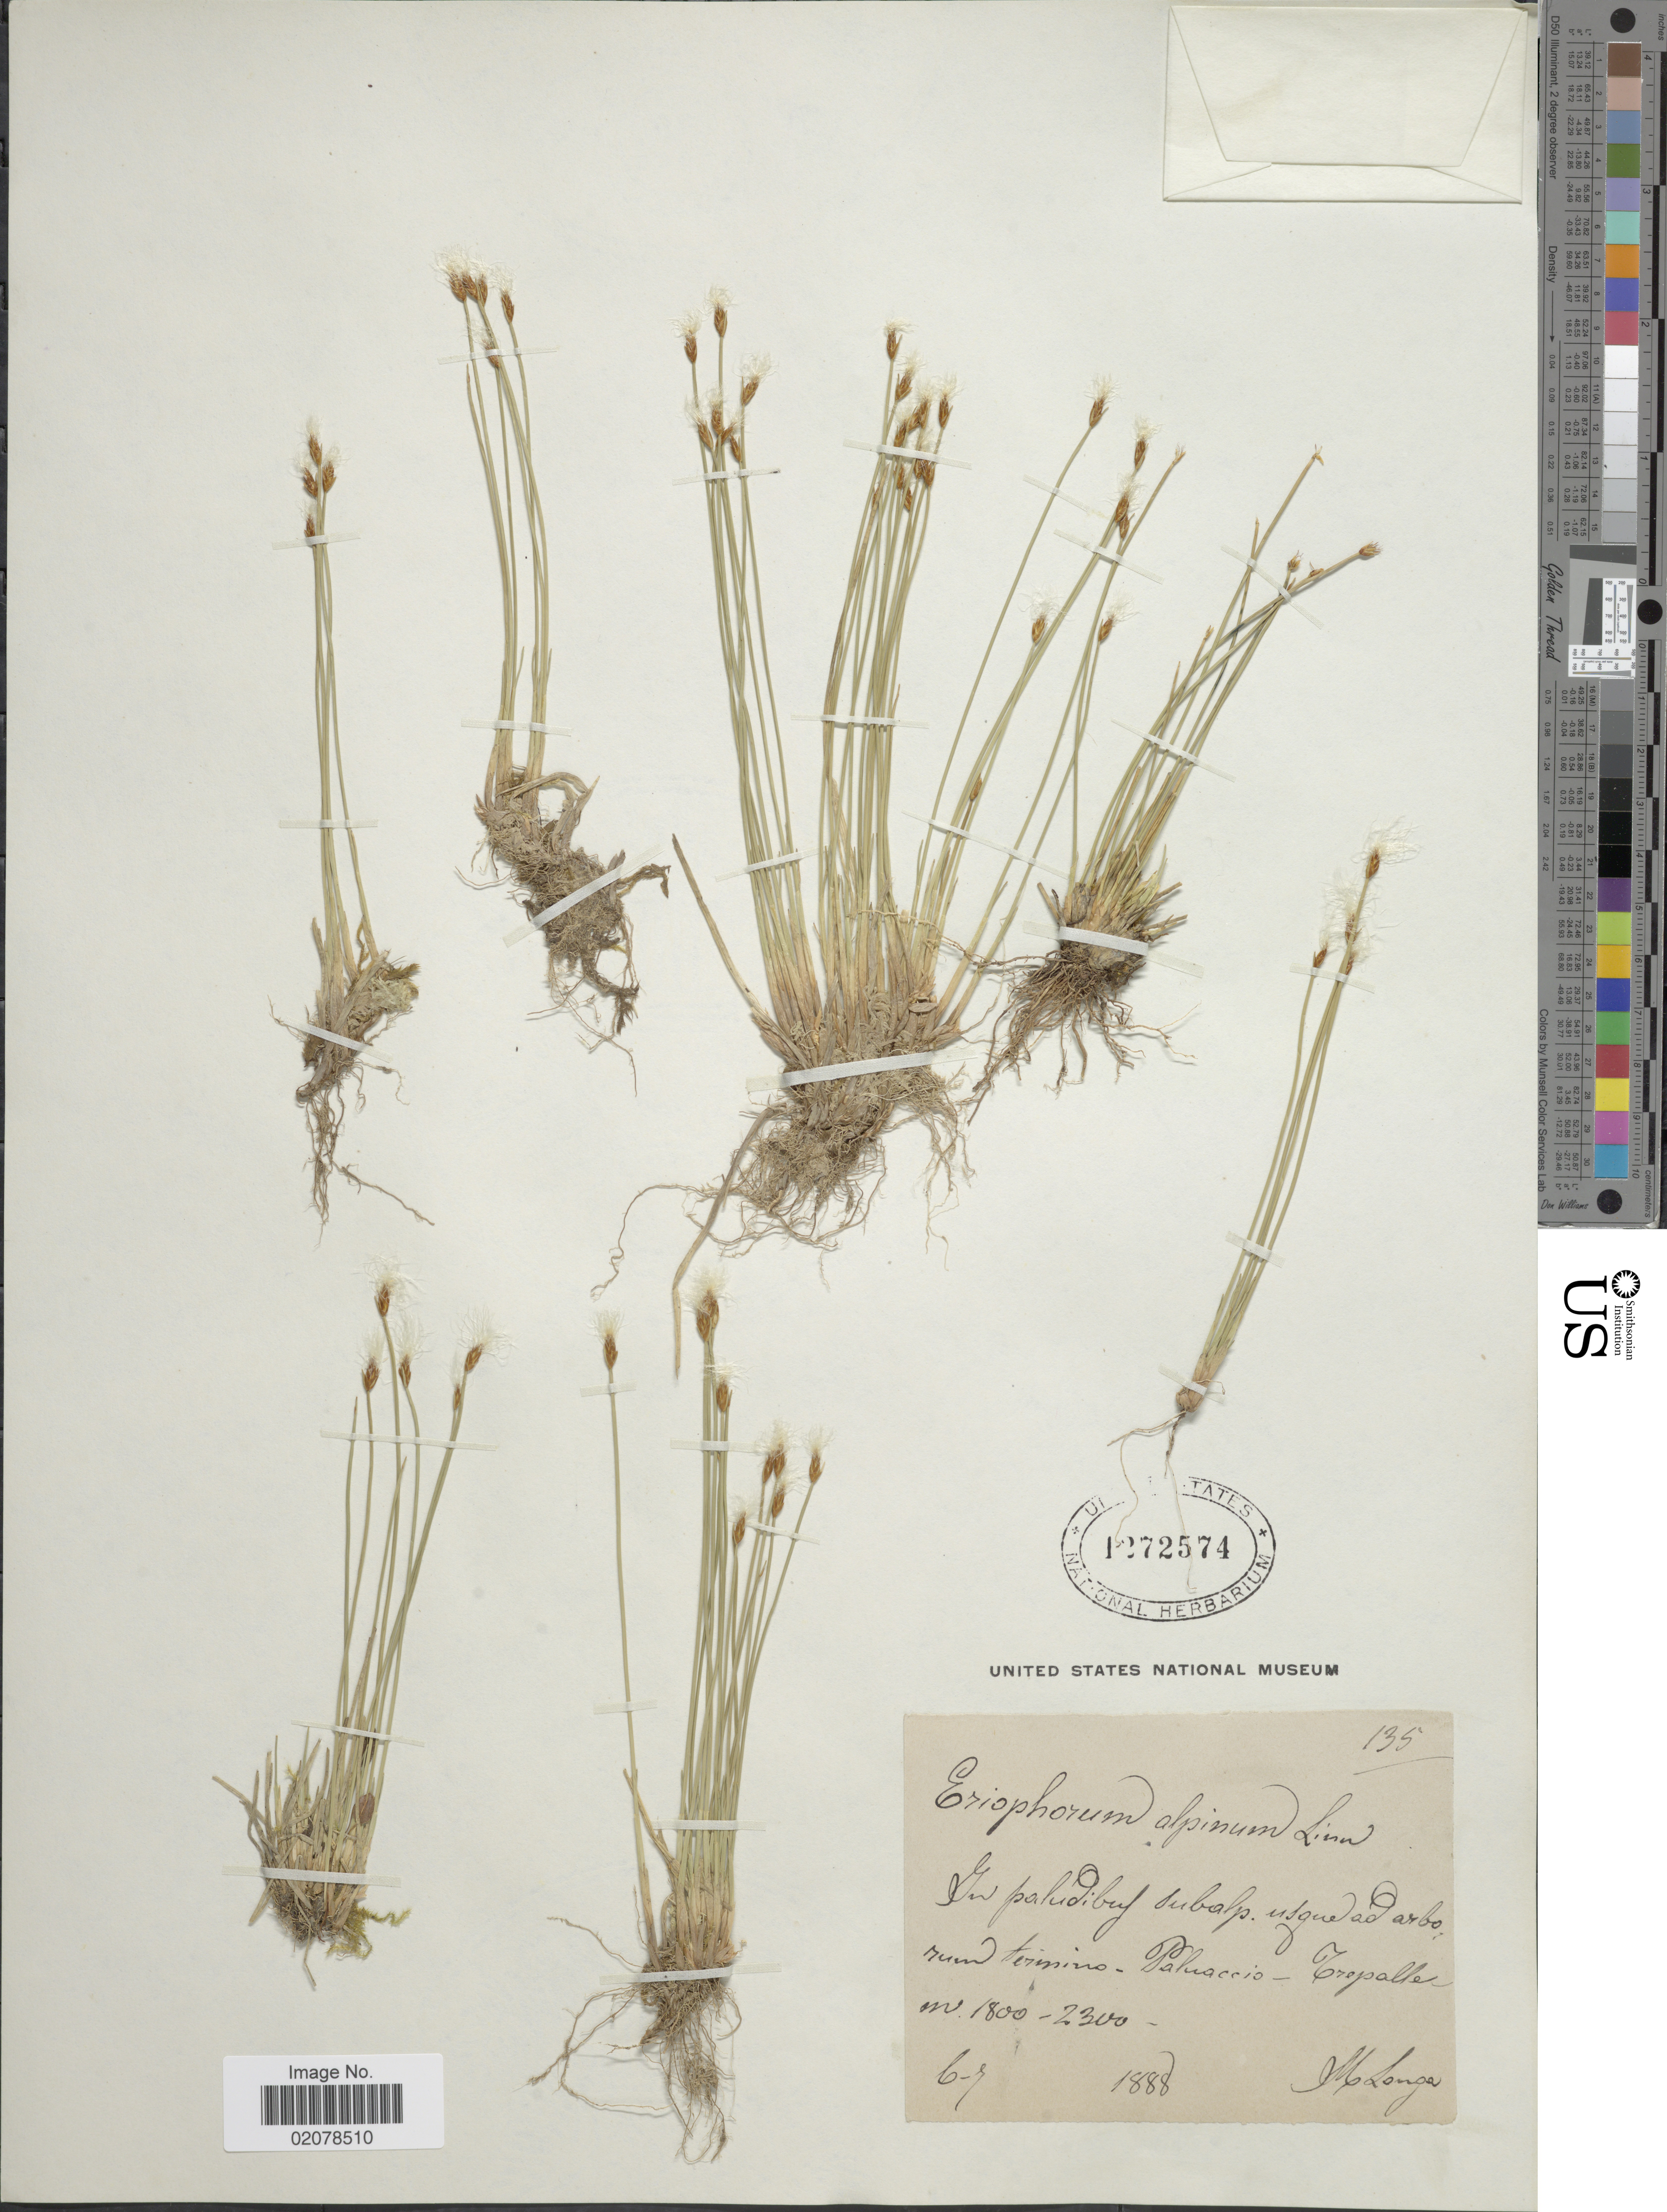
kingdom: Plantae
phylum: Tracheophyta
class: Liliopsida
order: Poales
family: Cyperaceae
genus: Trichophorum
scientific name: Trichophorum alpinum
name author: (L.) Pers.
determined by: Strong, M. T., (US), Smithsonian Institution - National Museum of Natural History (UNITED STATES)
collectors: M. Longa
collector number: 135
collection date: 1888-07-06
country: Italy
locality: In pahidibuf subalp usque ad arbo rund termino, Pahuaccio, Tropalle [interpreted]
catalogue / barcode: US 1272574